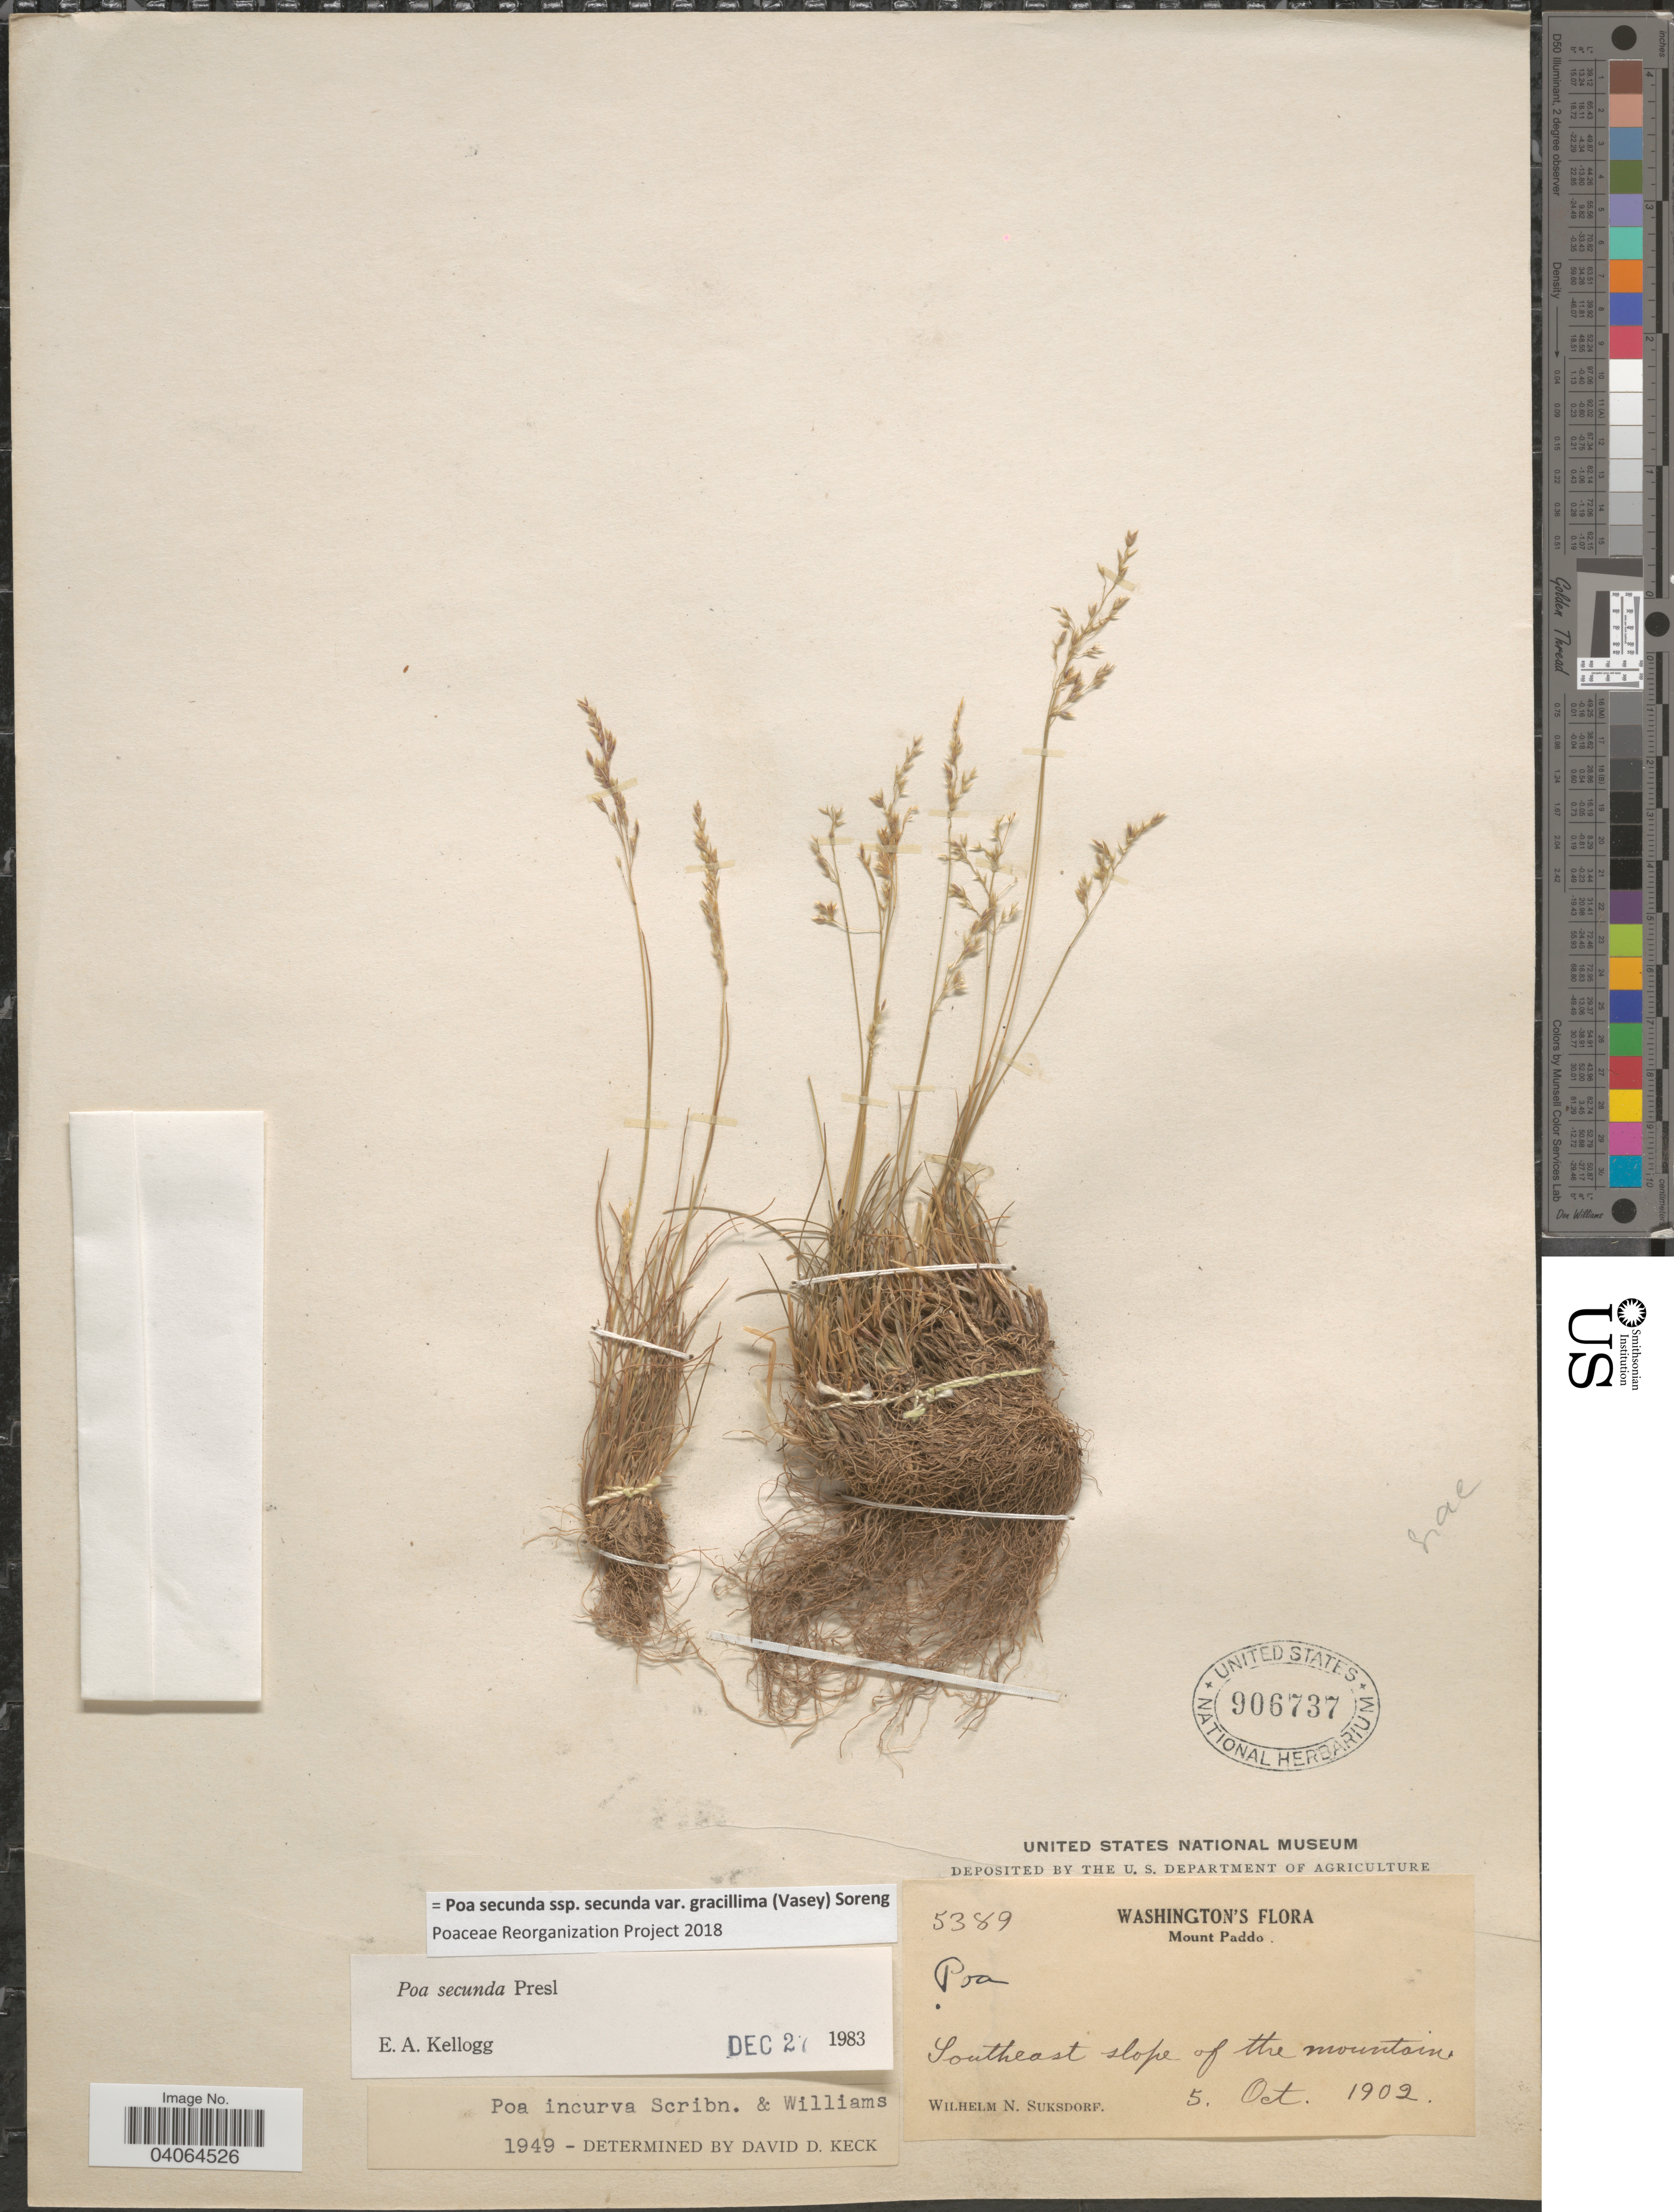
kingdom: Plantae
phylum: Tracheophyta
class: Liliopsida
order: Poales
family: Poaceae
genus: Poa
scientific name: Poa secunda subsp. secunda var. gracillima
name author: (Vasey) Soreng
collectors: W. N. Suksdorf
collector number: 5389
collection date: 1902-10-05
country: United States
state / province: Washington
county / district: Skamania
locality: Mount Paddo. Southeast slope of the mountain.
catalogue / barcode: US 906737